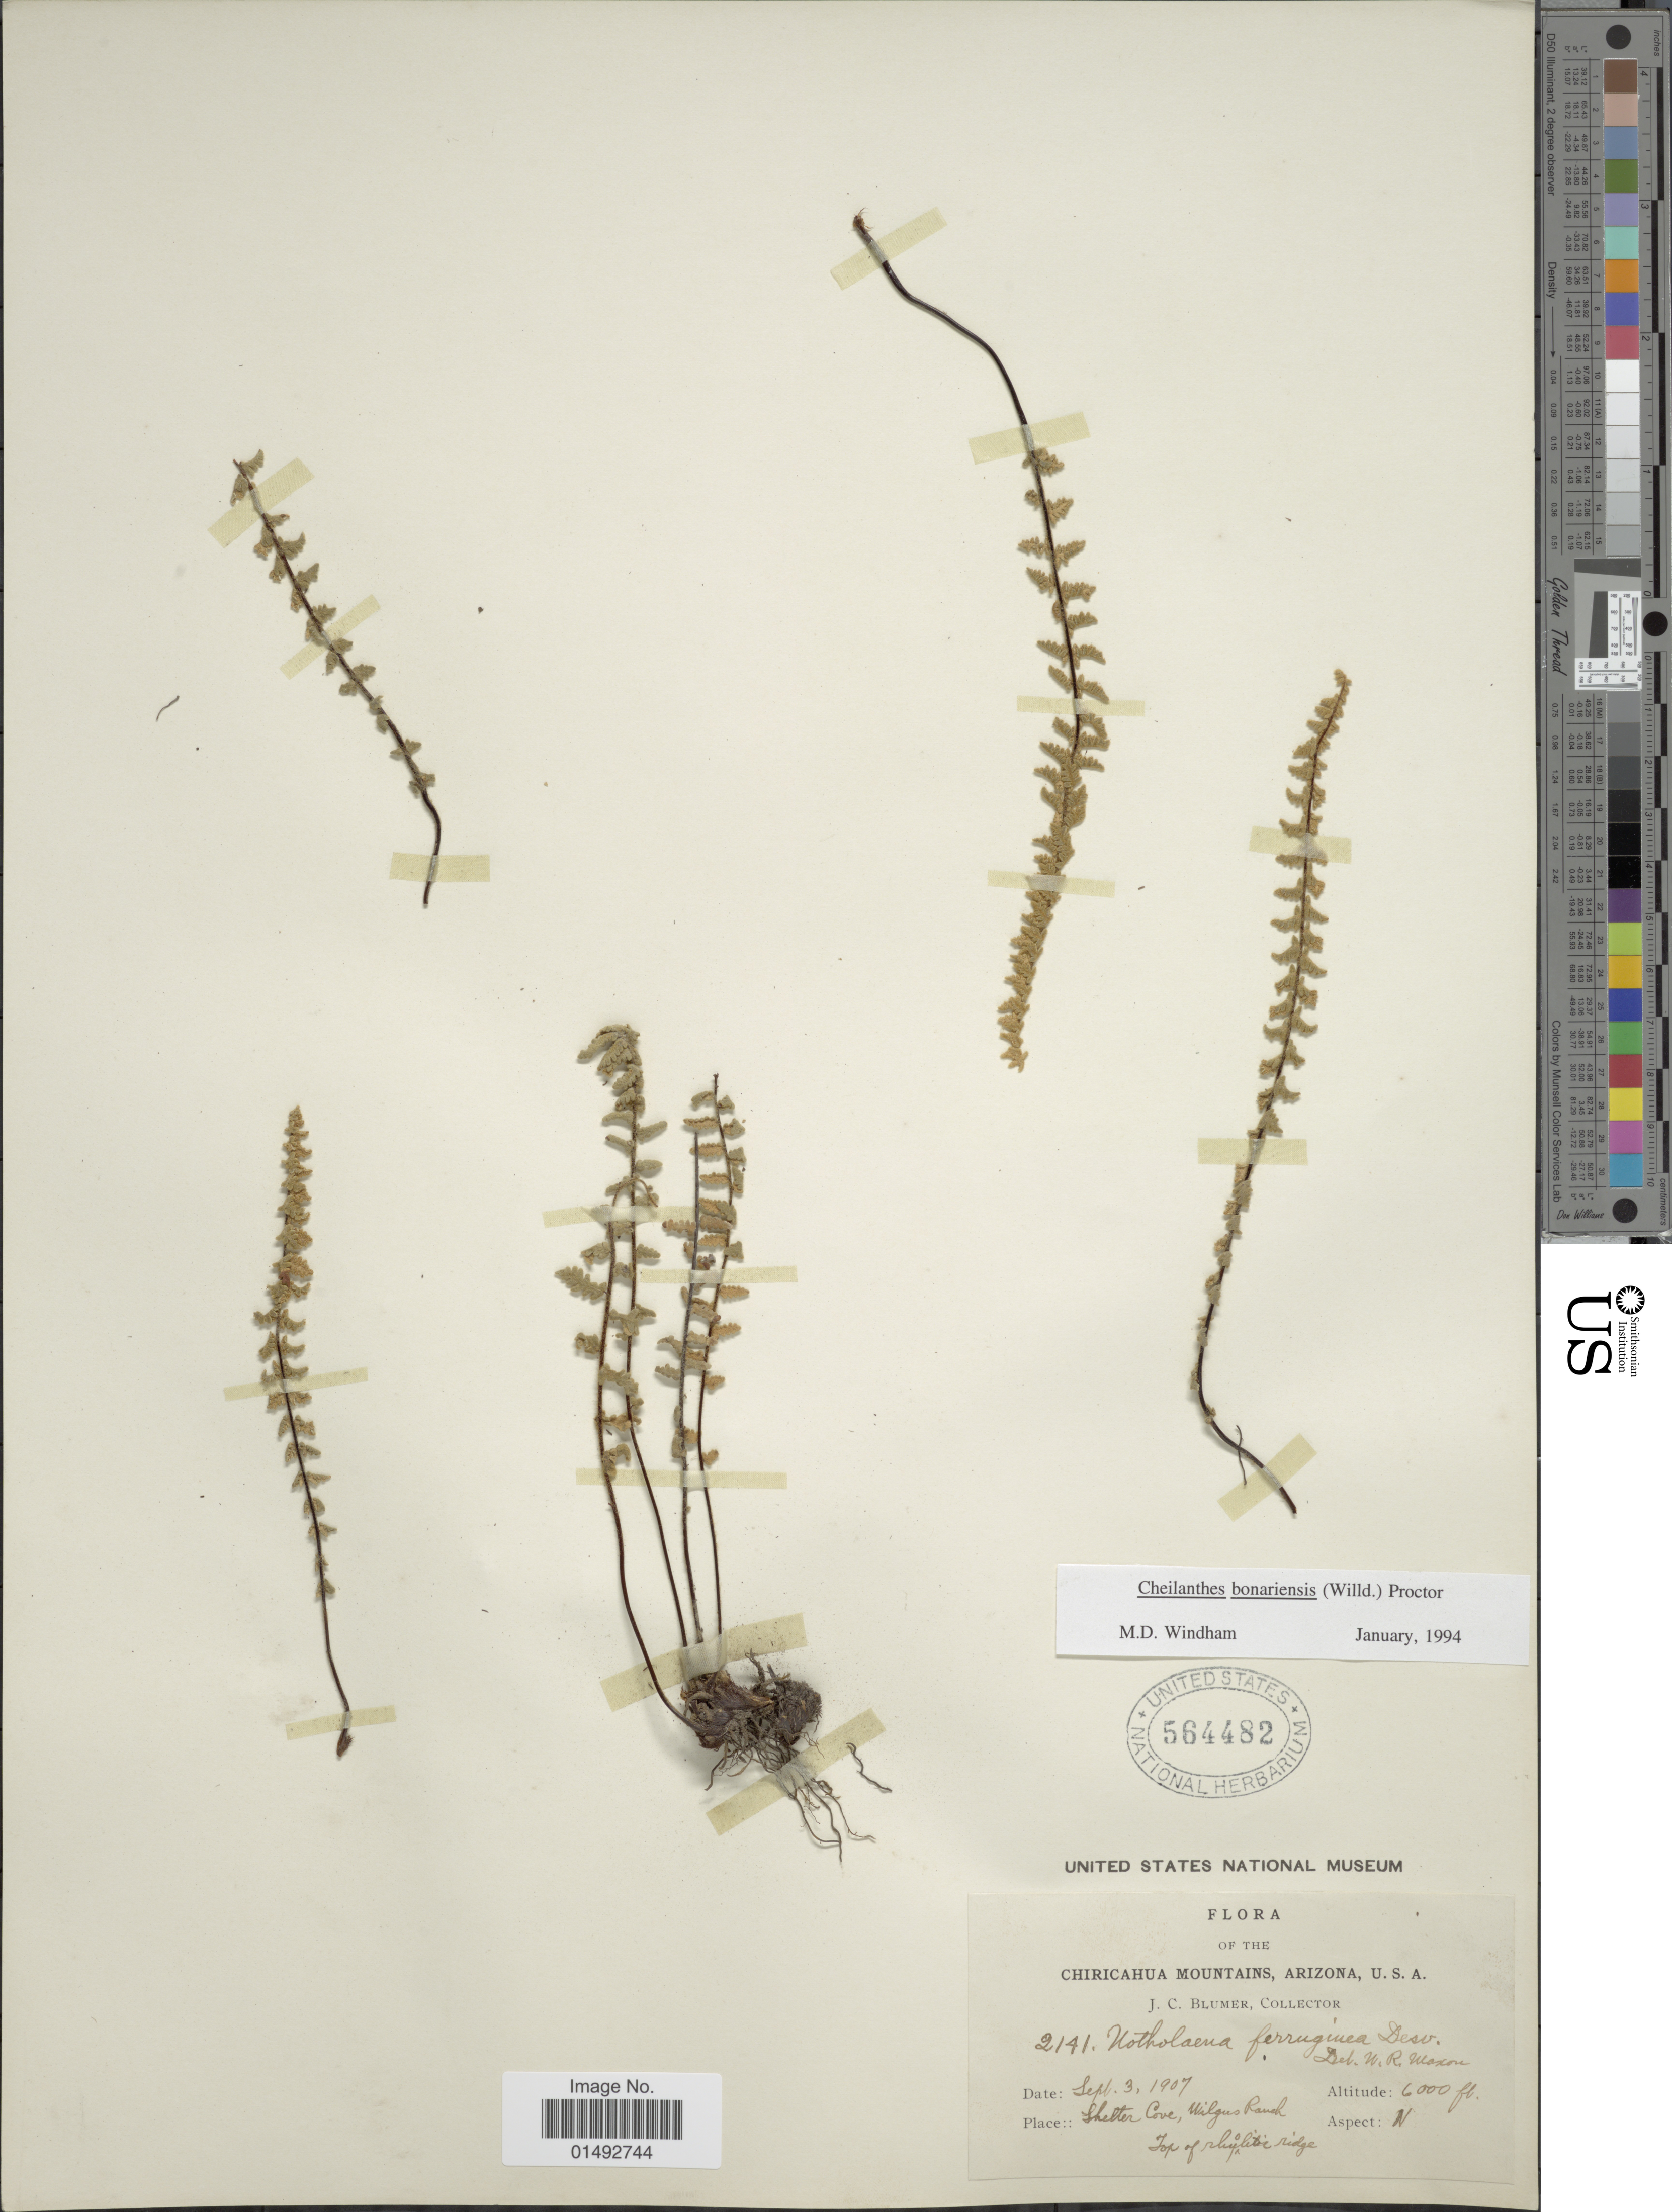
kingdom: Plantae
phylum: Tracheophyta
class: Polypodiopsida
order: Polypodiales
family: Pteridaceae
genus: Myriopteris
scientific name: Myriopteris aurea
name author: (Poir.) Grusz & Windham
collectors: J. C. Blumer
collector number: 2141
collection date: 1907-09-03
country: United States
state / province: Arizona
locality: Chiricahua Mountains, Shelter Cove, Wilgus Ranch.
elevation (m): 1829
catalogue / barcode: US 564482